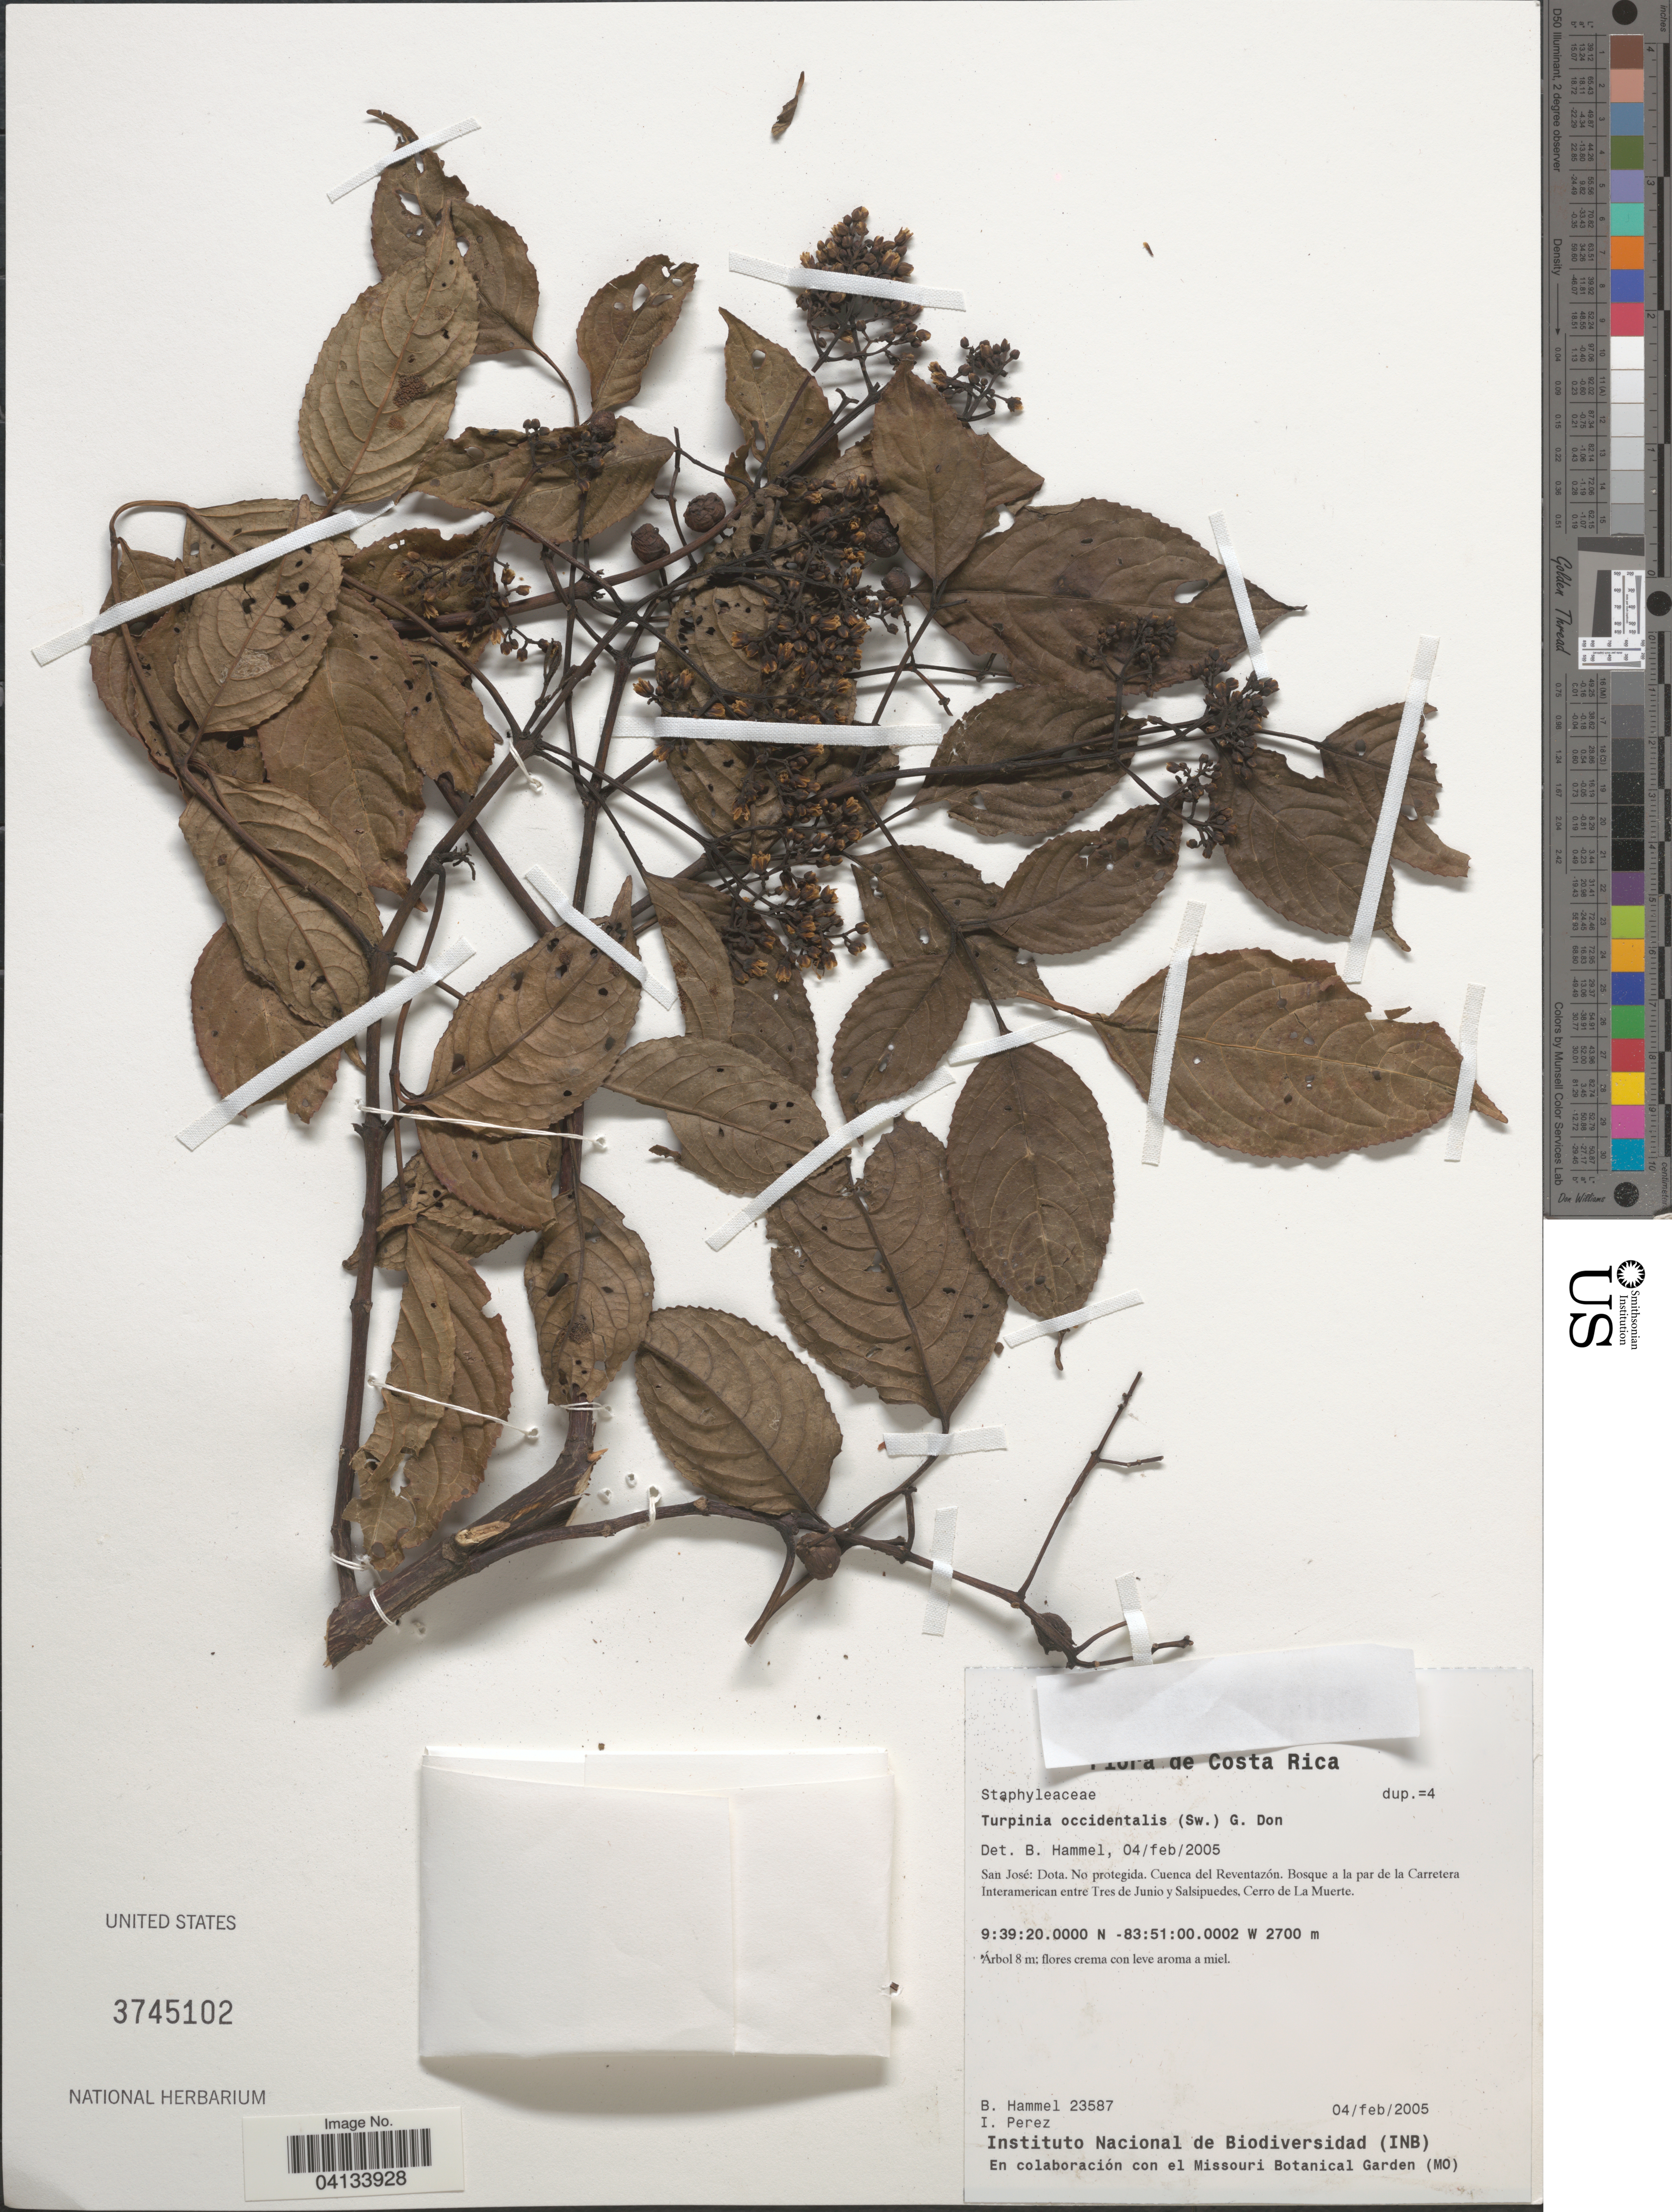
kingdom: Plantae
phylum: Tracheophyta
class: Magnoliopsida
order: Crossosomatales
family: Staphyleaceae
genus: Turpinia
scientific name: Turpinia occidentalis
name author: (Sw.) G. Don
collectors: B. Hammel & I. Pérez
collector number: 23587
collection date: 2005-02-04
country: Costa Rica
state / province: San José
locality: Dota. No protegida. Cuenca del Reventazón. Bosque a la par de la Carretera Interamerican entre Tres de Junio y Salsipuedes. Cerros de La Muerte.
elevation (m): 2700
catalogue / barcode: US 3745102